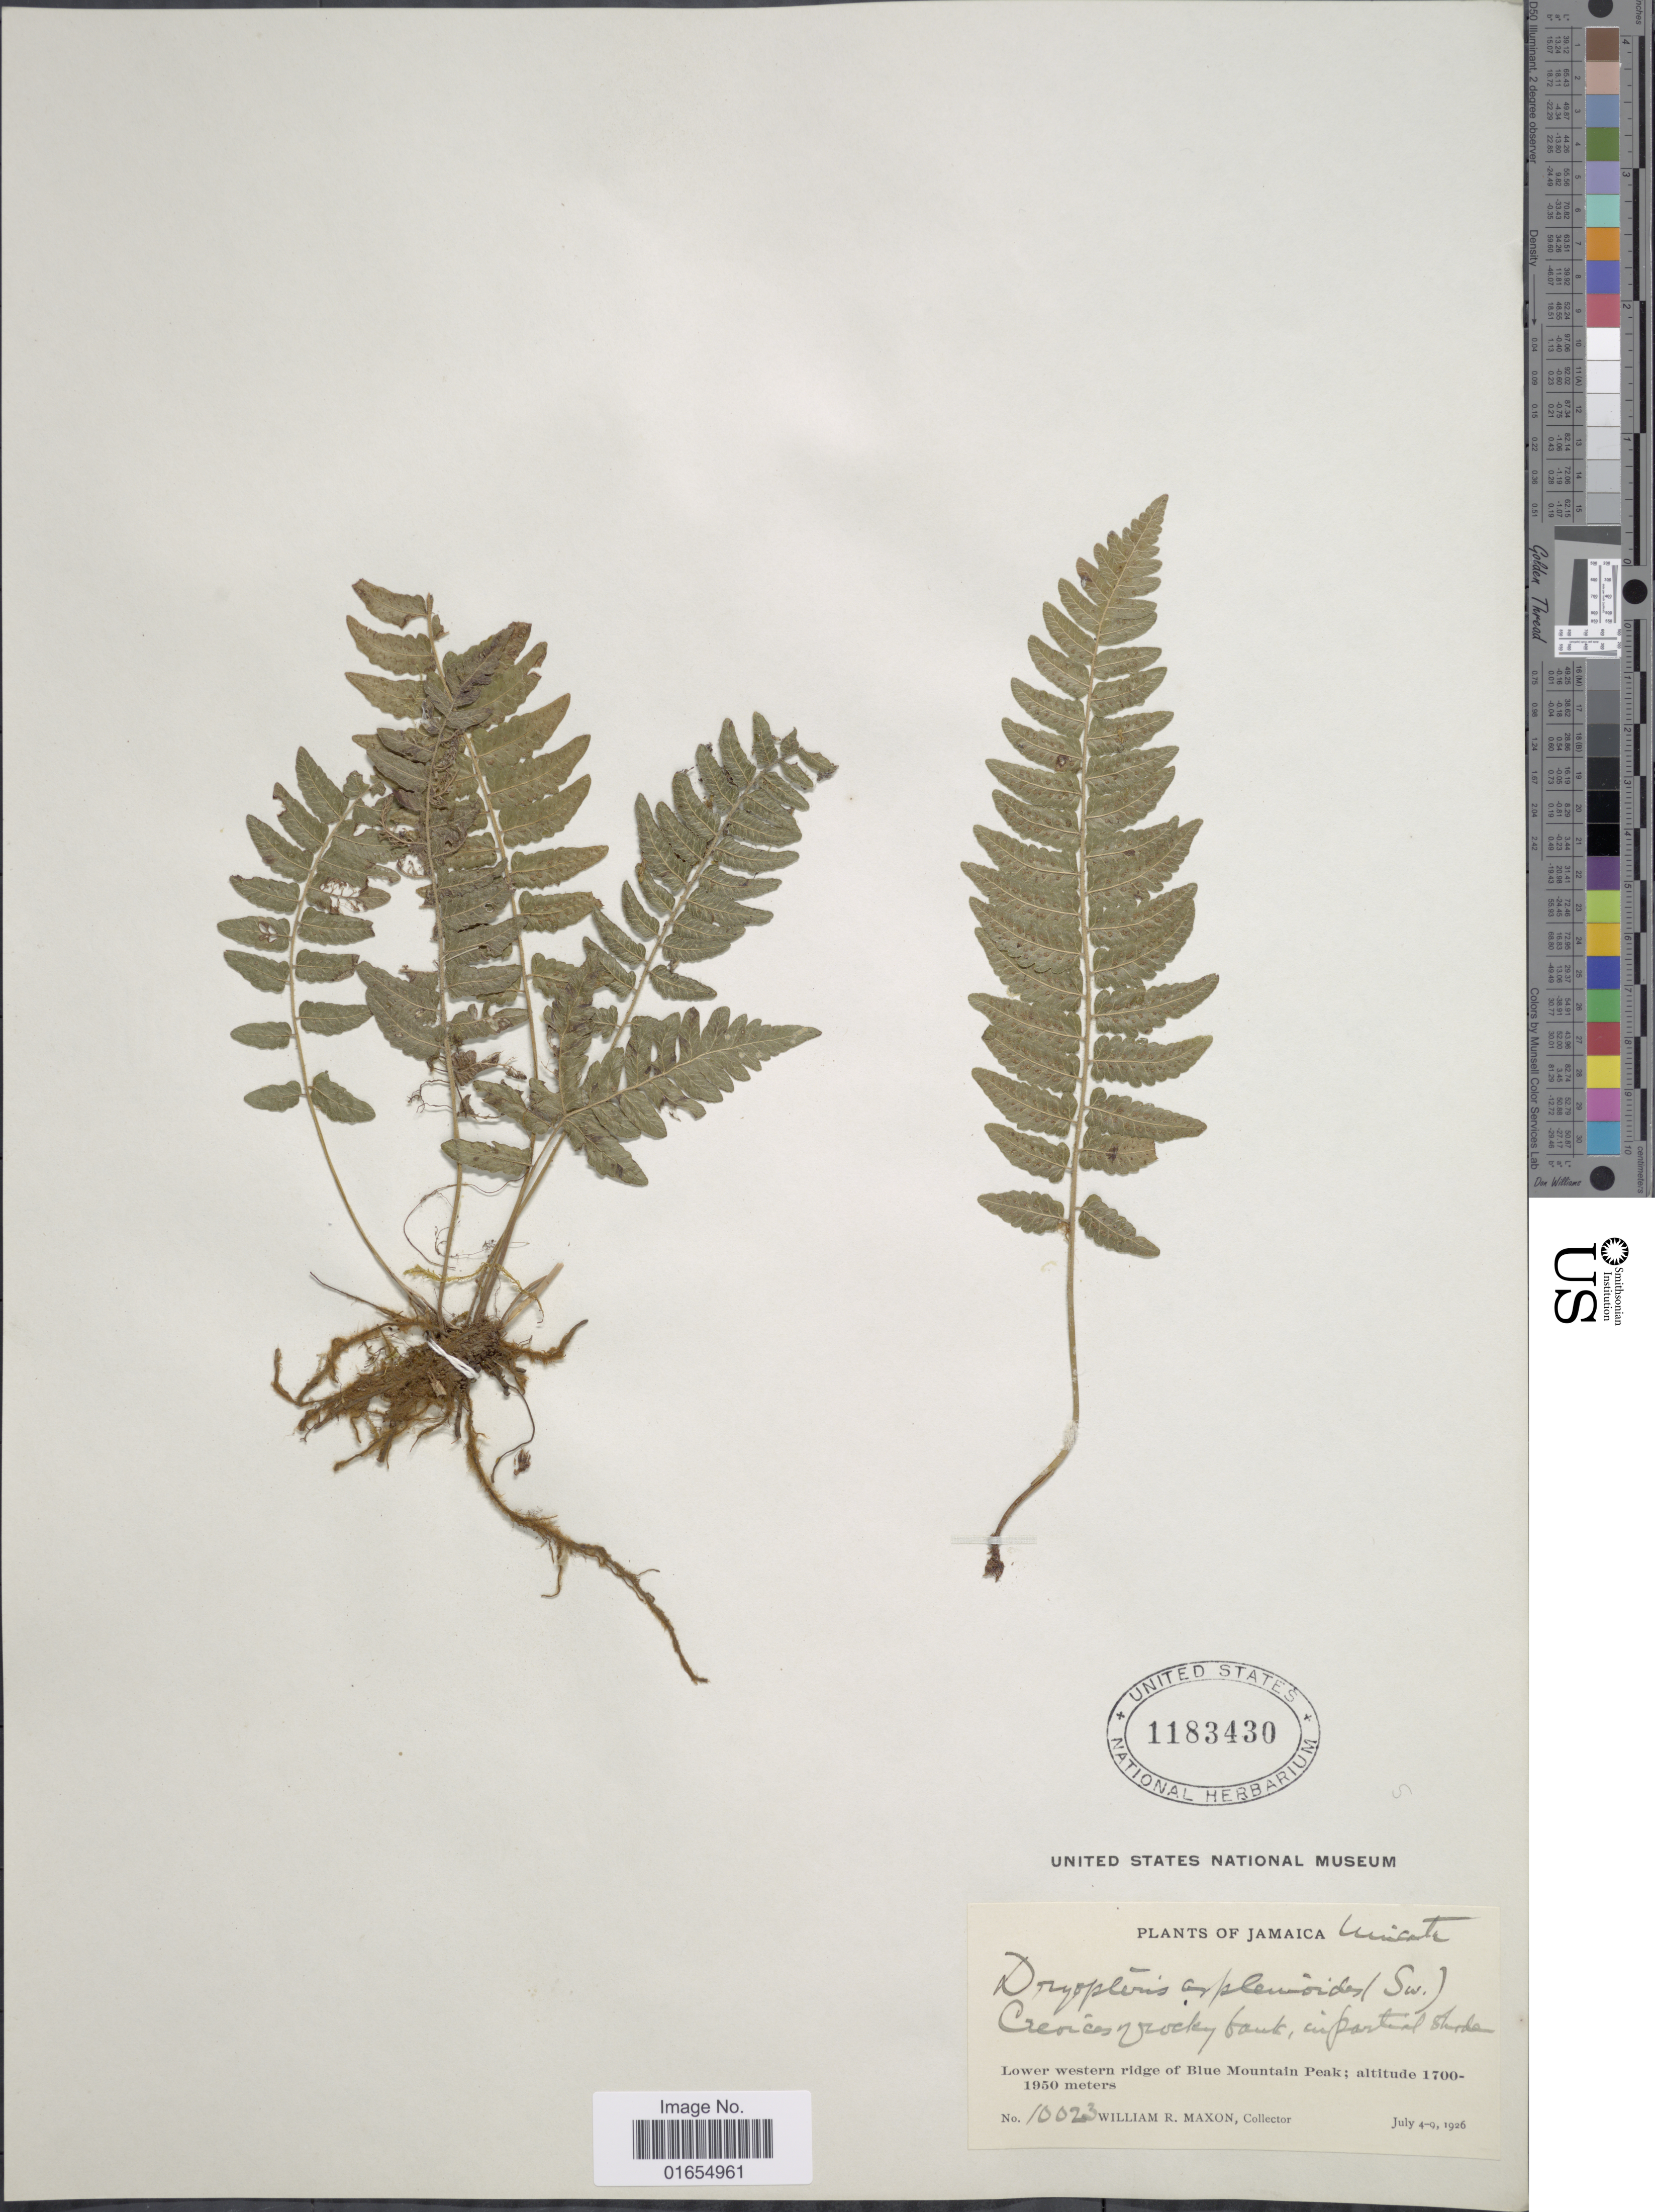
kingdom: Plantae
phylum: Tracheophyta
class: Polypodiopsida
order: Polypodiales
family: Thelypteridaceae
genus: Goniopteris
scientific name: Goniopteris retroflexa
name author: (L.) Pic. Serm.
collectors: W. R. Maxon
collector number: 10023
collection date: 1926-07-04/1926-07-09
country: Jamaica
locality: Lower western ridge of Blue Mountain Peak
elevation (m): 1700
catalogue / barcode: US 1183430